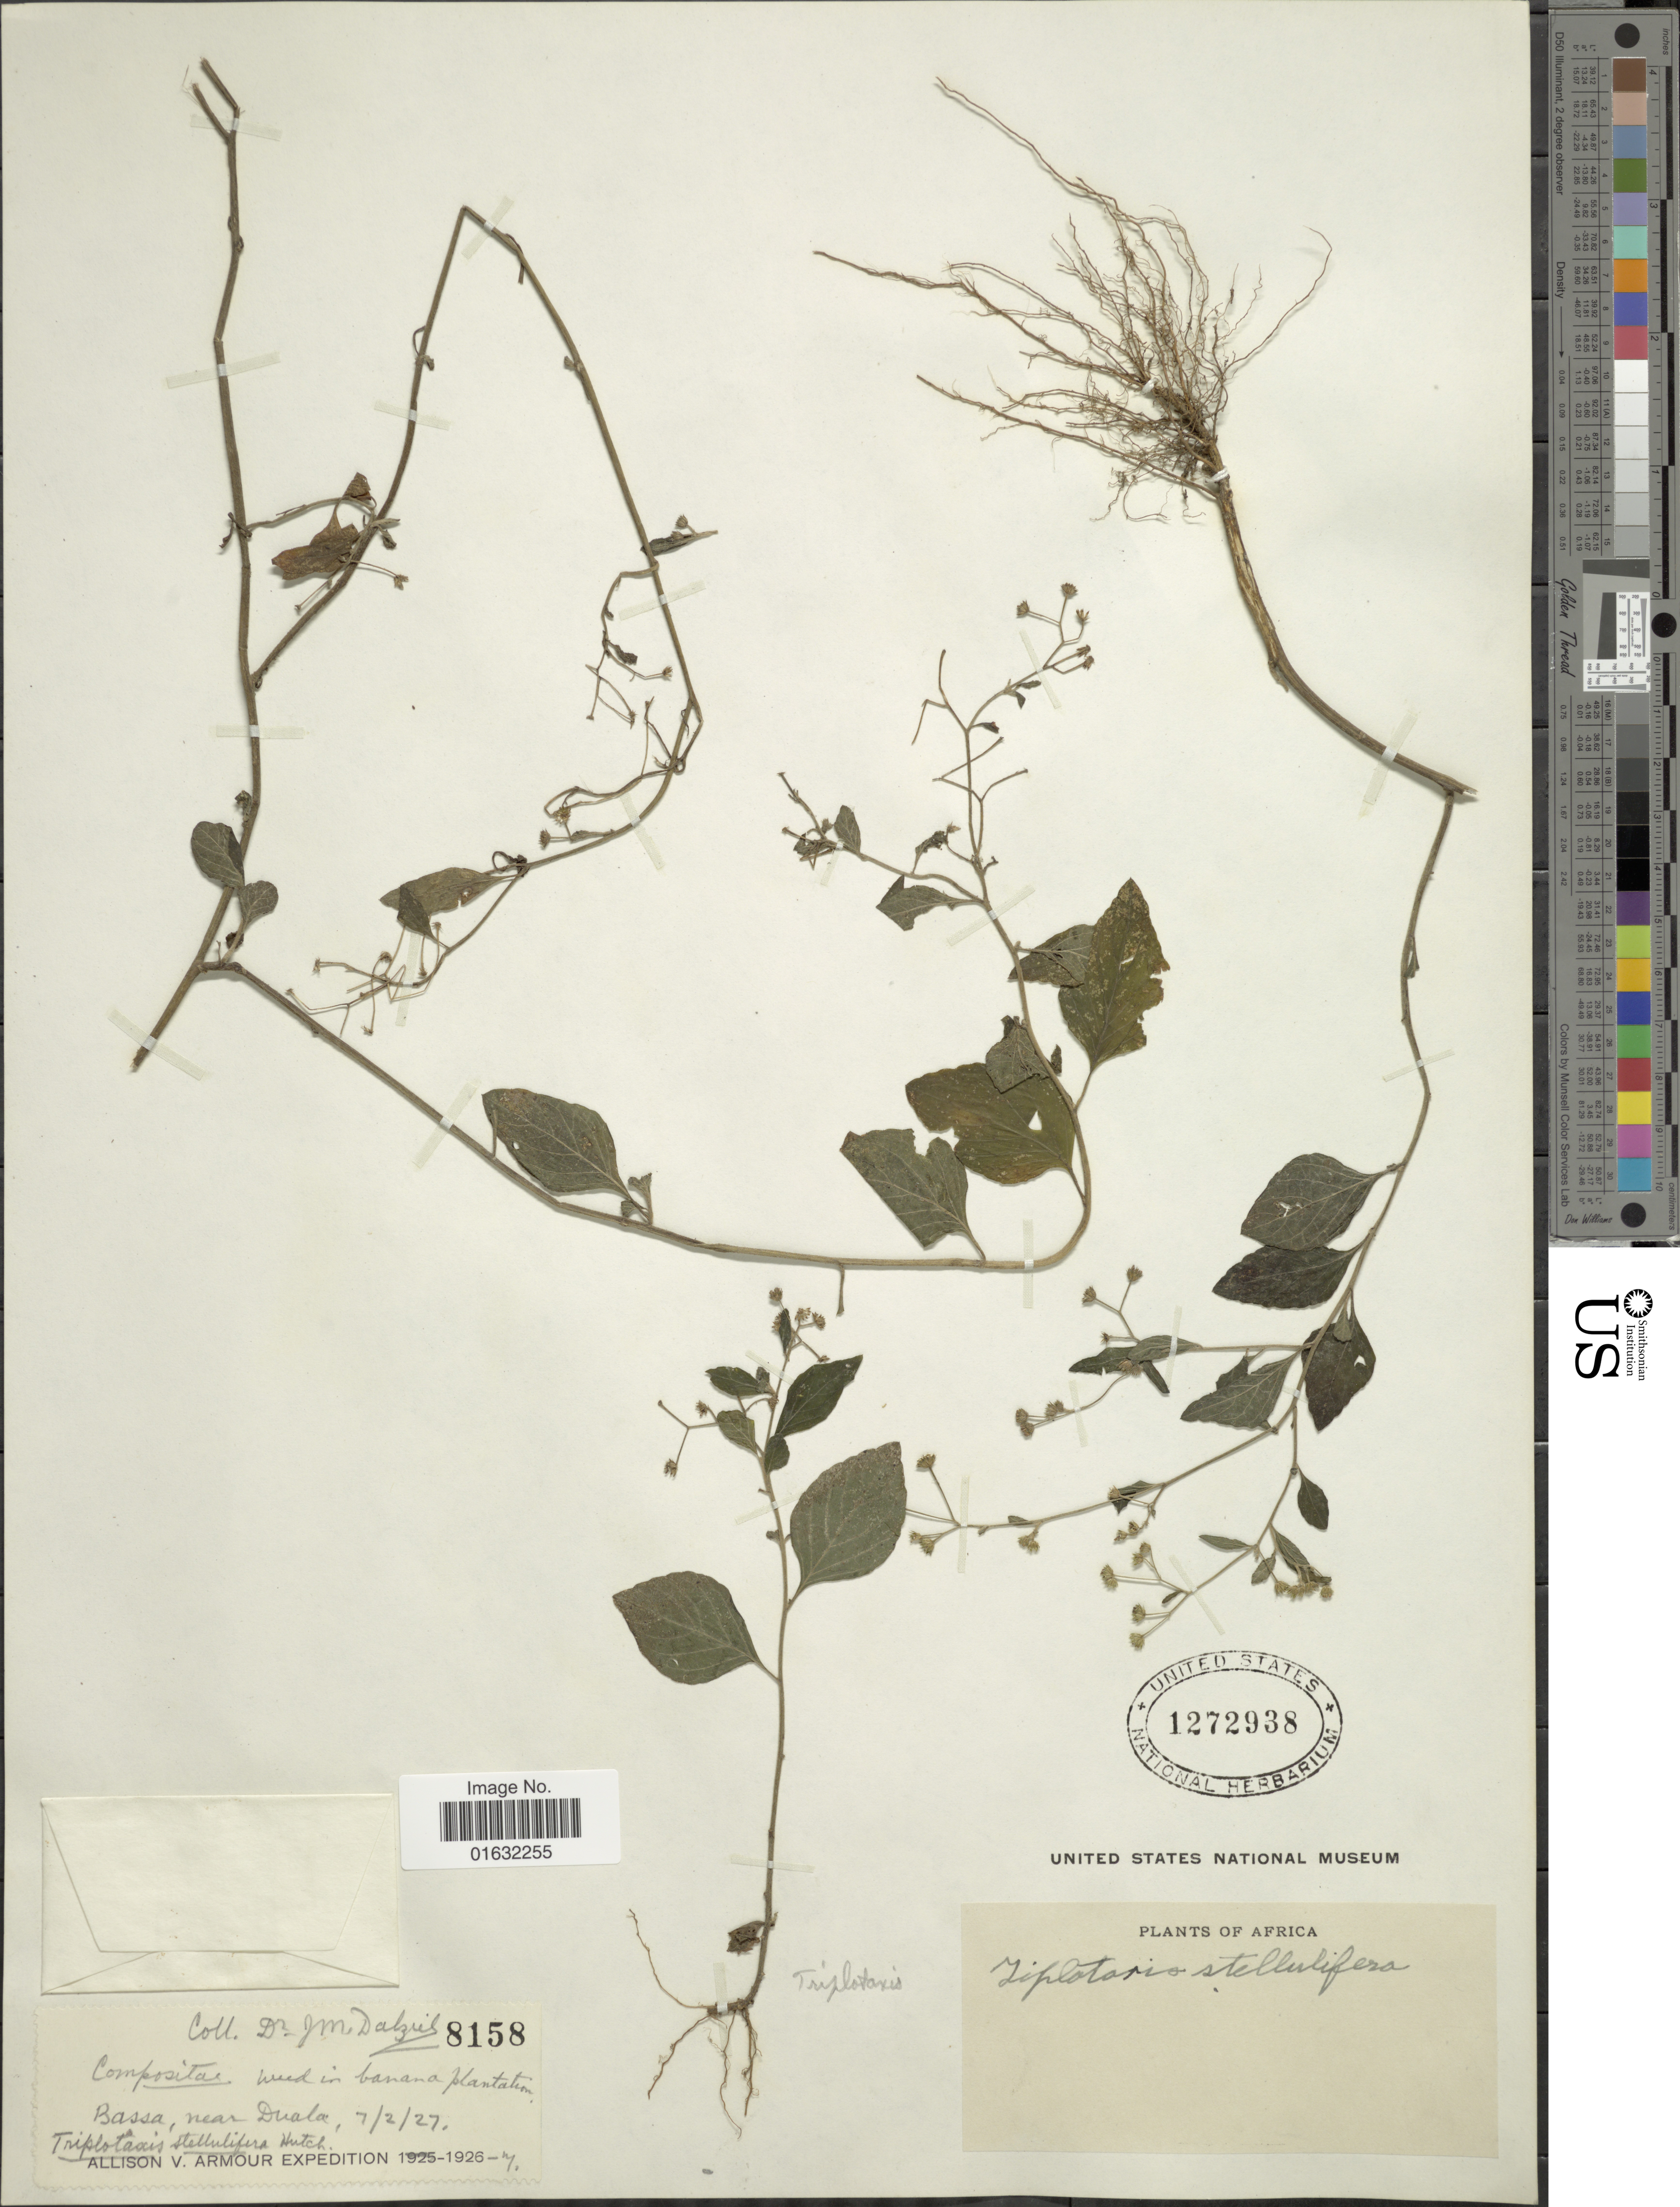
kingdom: Plantae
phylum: Tracheophyta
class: Magnoliopsida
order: Asterales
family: Asteraceae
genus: Cyanthillium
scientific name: Cyanthillium stelluliferum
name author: (Benth.) H. Rob.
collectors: J. Dalziel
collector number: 8158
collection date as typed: Transcribed d/m/y: 7/2/27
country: Cameroon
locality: Bassa, near Duala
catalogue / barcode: US 1272938